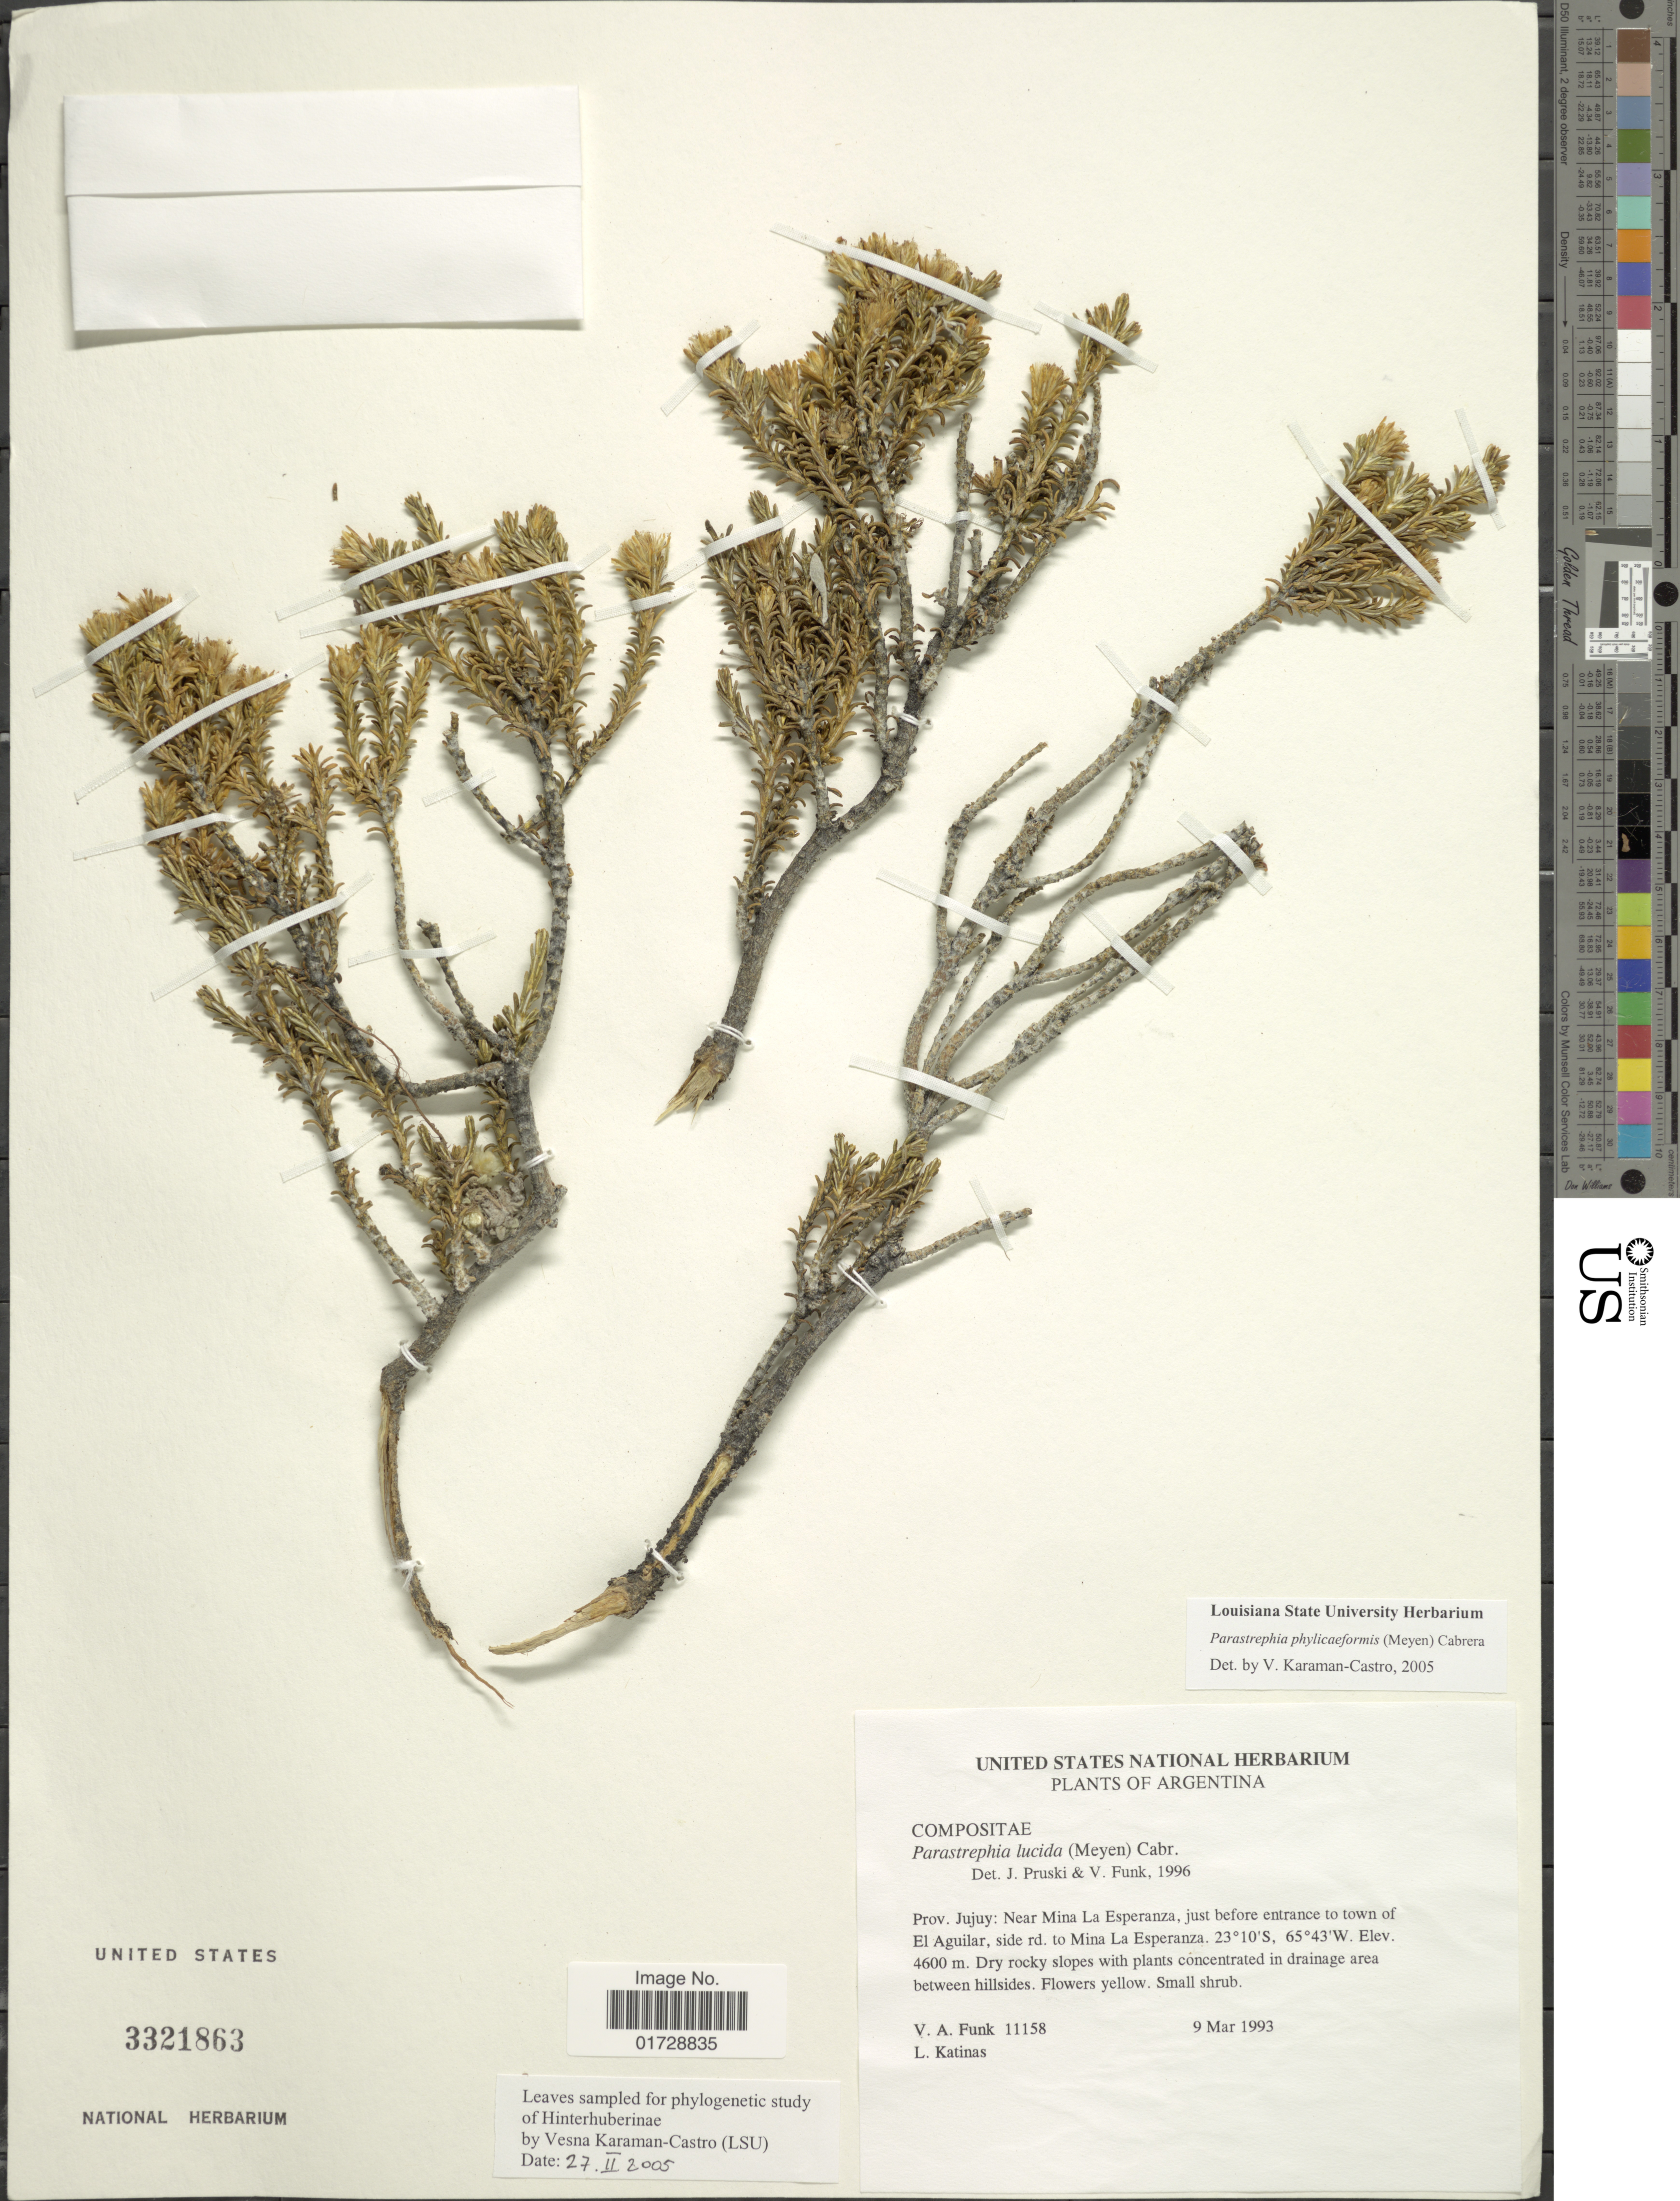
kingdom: Plantae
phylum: Tracheophyta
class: Magnoliopsida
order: Asterales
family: Asteraceae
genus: Parastrephia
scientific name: Parastrephia phyliciformis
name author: (Meyen) Cabrera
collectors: V. Funk & L. Katinas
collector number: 11158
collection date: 1993-03-09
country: Argentina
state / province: Jujuy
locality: Near Mina La Esperanza, just before entrance to town of El Aguilar, side rd. to Mina La Esperanza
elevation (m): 4600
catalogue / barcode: US 3321863